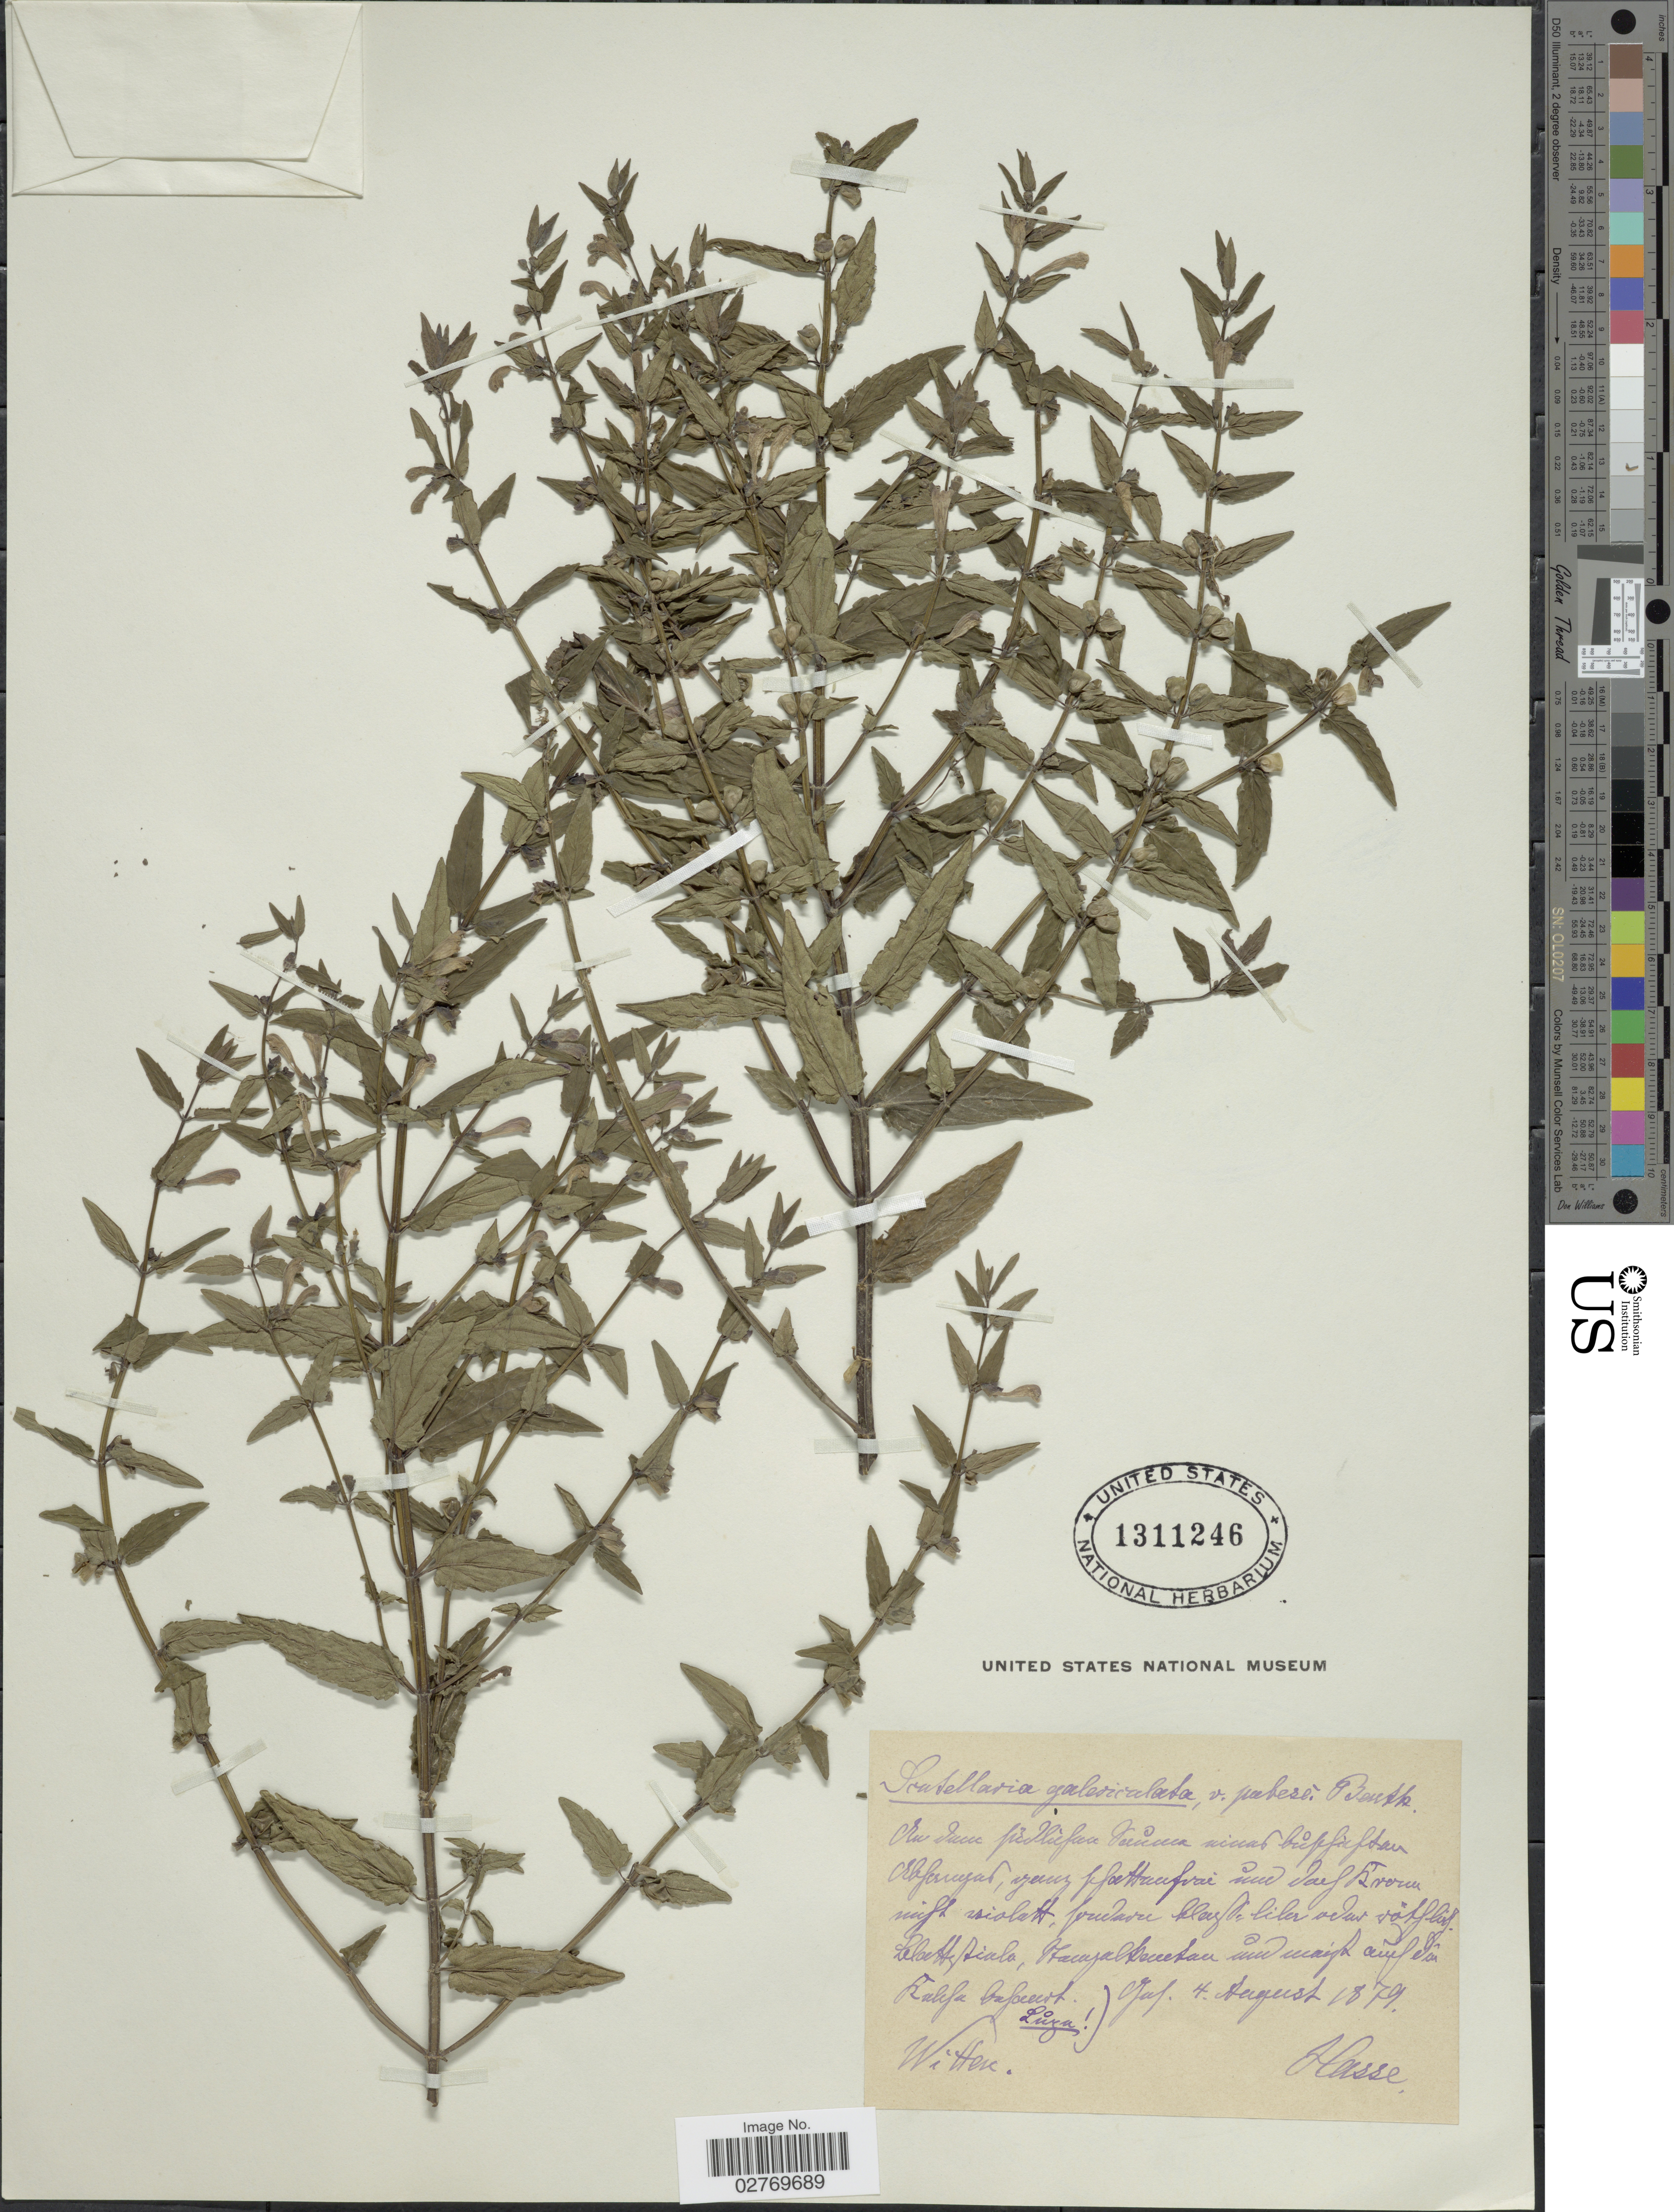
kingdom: Plantae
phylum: Tracheophyta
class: Magnoliopsida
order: Lamiales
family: Lamiaceae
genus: Scutellaria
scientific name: Scutellaria galericulata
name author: L.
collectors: -. Hasse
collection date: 1879-08-04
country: Germany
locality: Witten.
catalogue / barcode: US 1311246